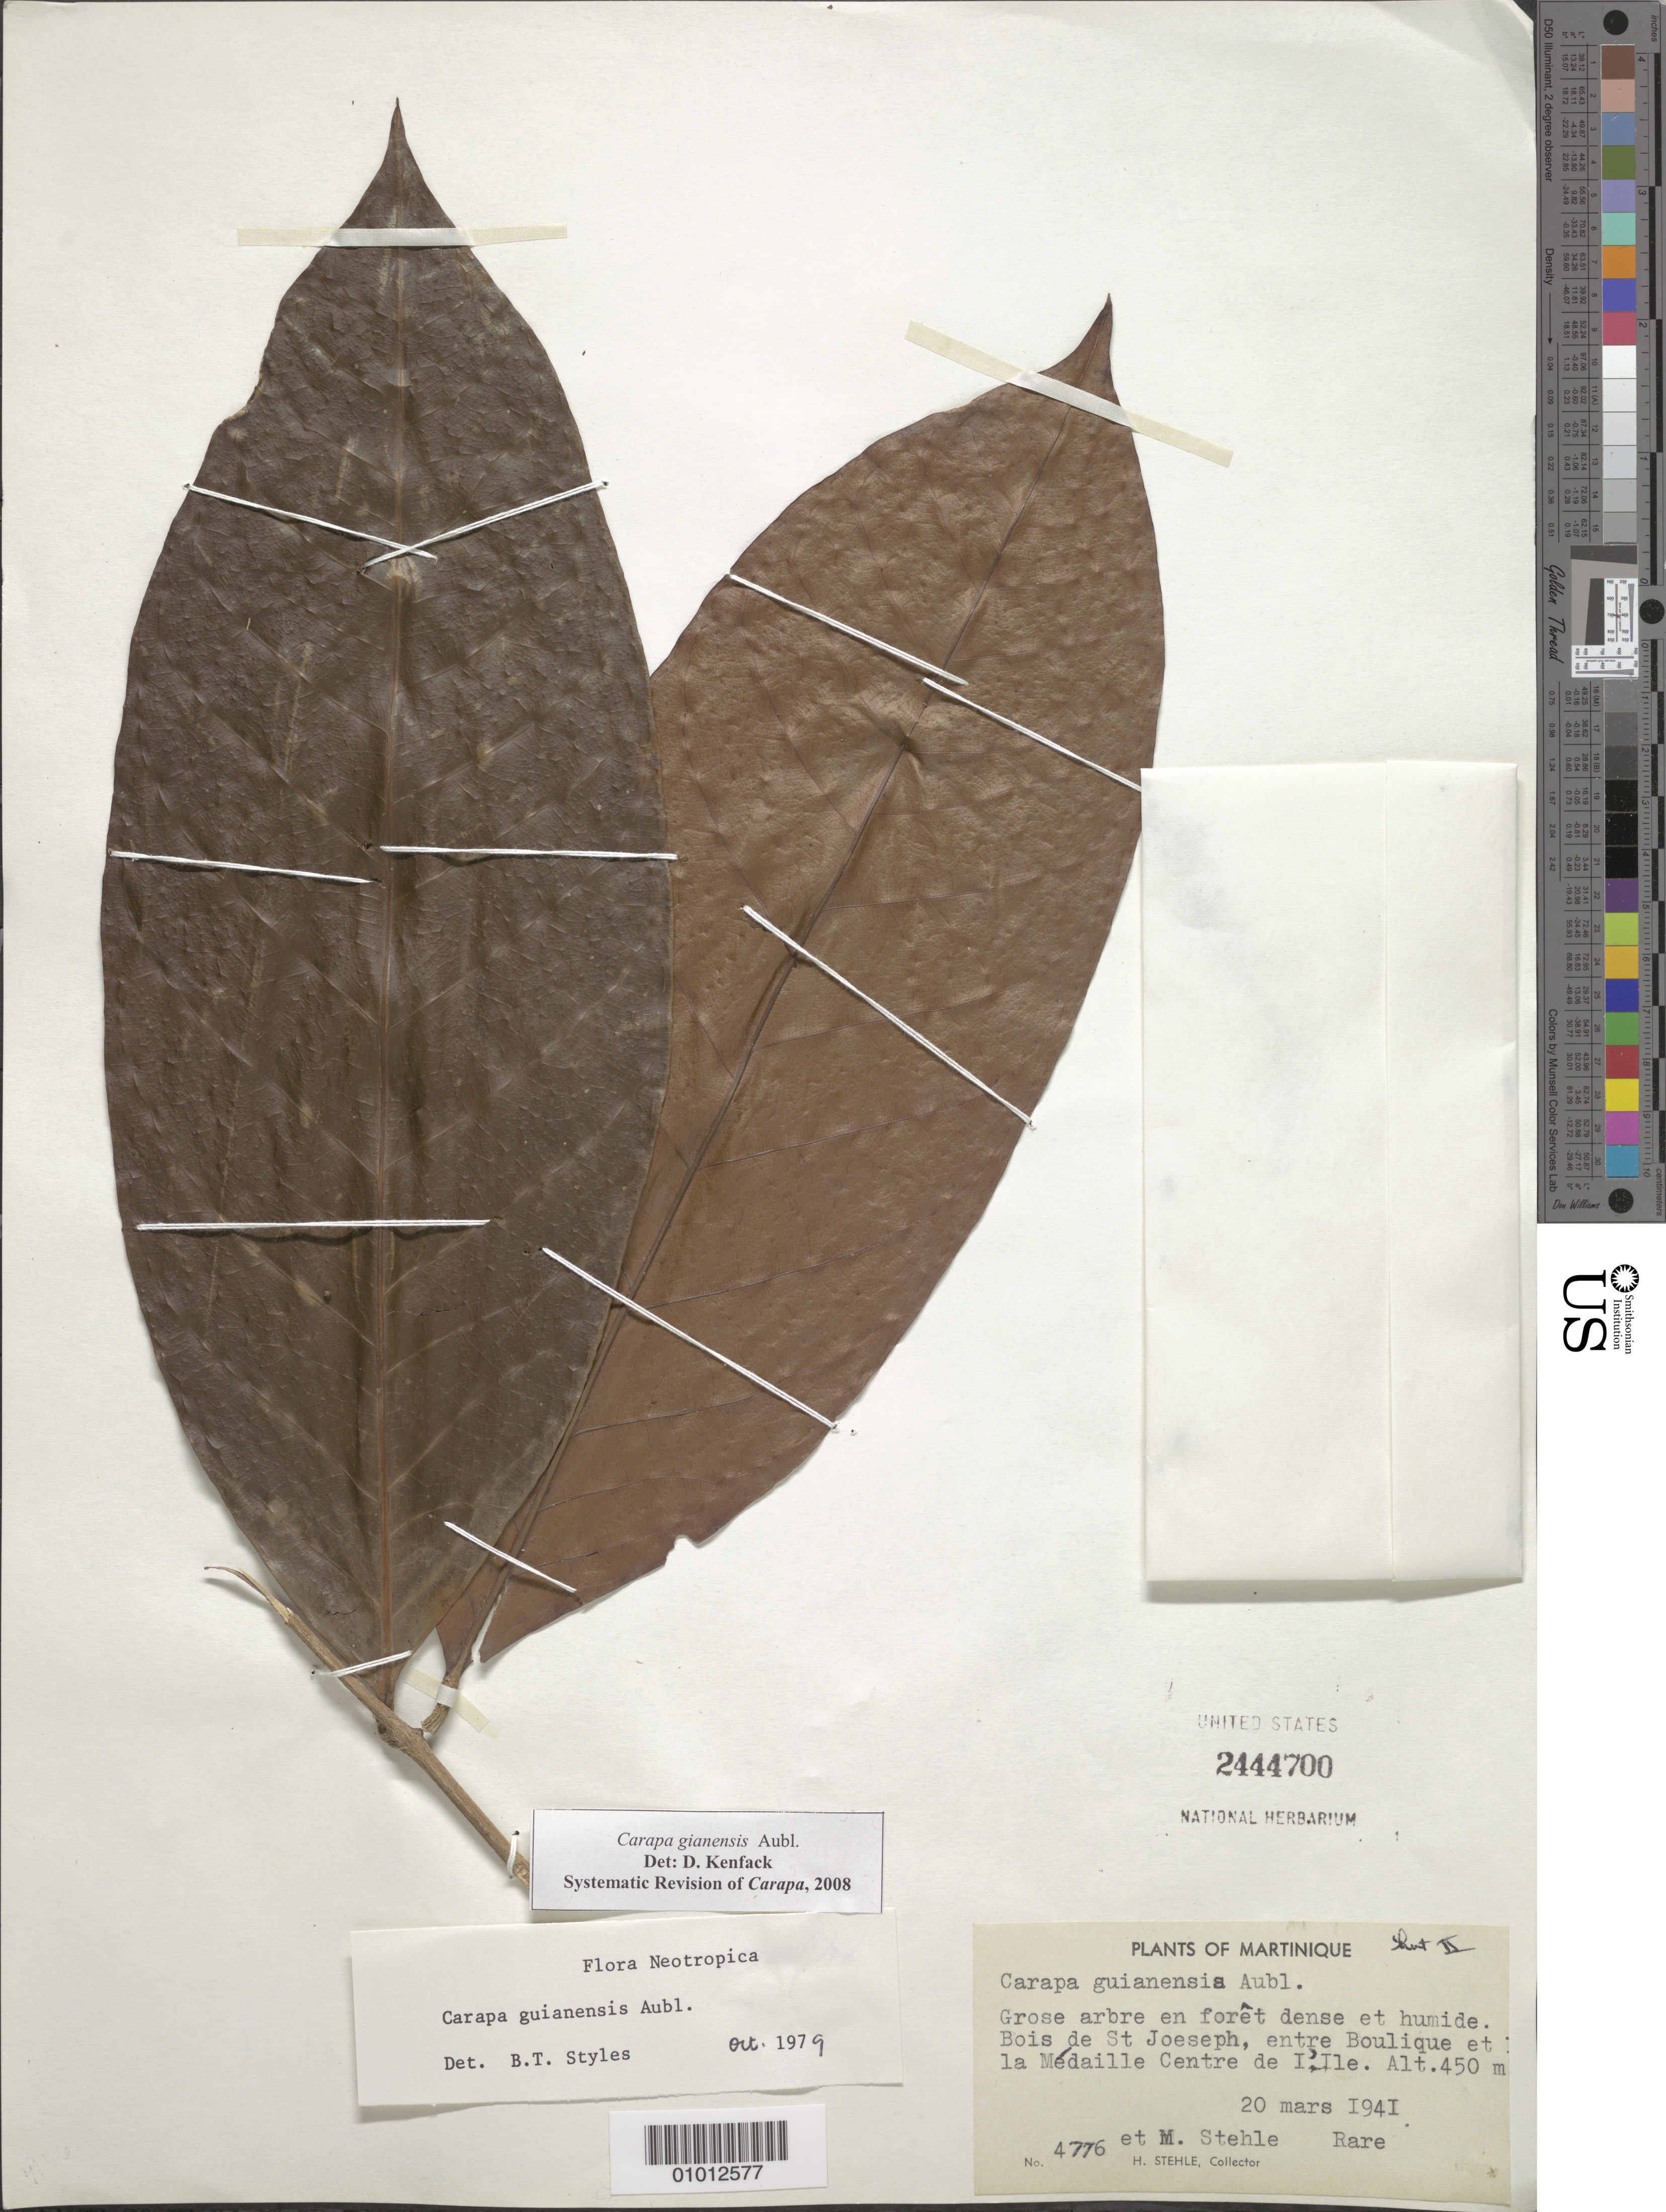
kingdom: Plantae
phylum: Tracheophyta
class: Magnoliopsida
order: Sapindales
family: Meliaceae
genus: Carapa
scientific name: Carapa guianensis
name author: Aubl.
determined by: Kenfack, D.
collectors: H. Stehlé & M. Stehlé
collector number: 4776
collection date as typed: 20 Mar 1941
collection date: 1941-03-20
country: Martinique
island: Martinique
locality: St. Joseph, entre Boulique et la Médaille Centre de l'Ile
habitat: En forêt dense et humide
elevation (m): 450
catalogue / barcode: US 2444700